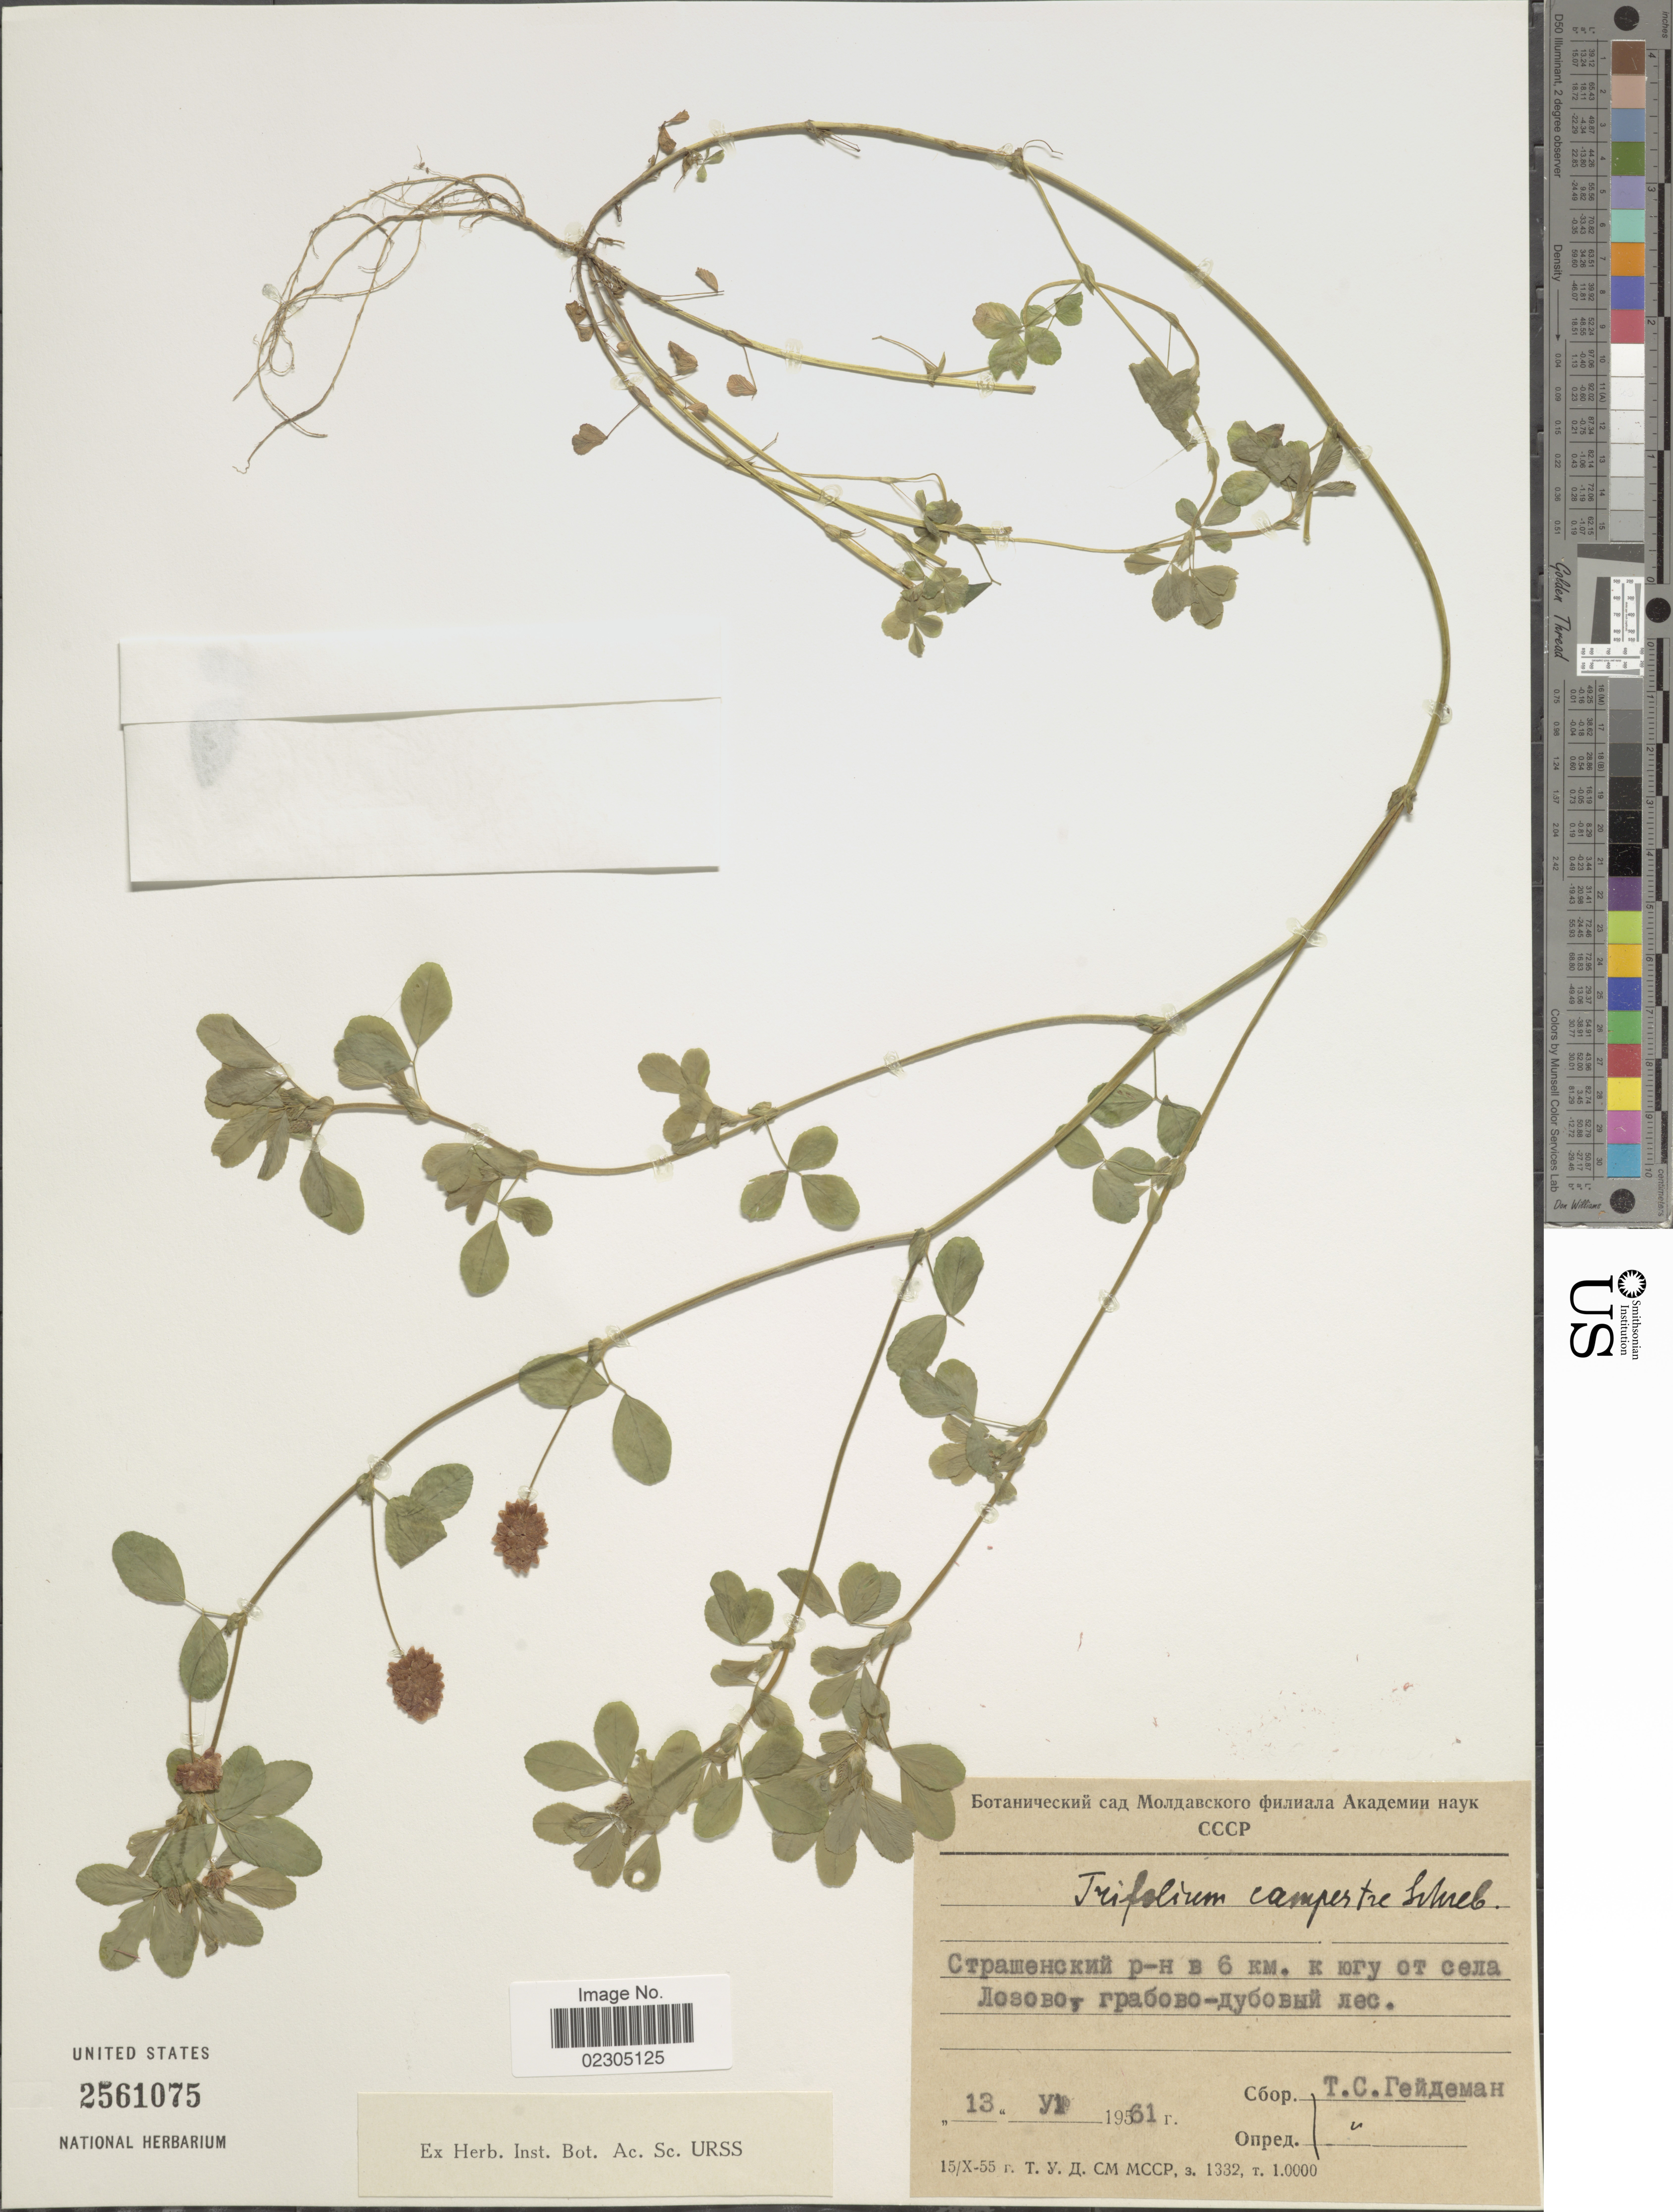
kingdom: Plantae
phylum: Tracheophyta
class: Magnoliopsida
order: Fabales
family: Fabaceae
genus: Trifolium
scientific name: Trifolium campestre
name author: Schreb.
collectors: T. Geydeman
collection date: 1961-06-13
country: Moldova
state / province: Străşeni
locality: Strashensky rayon, 6 km S of Lozovo village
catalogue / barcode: US 2561075